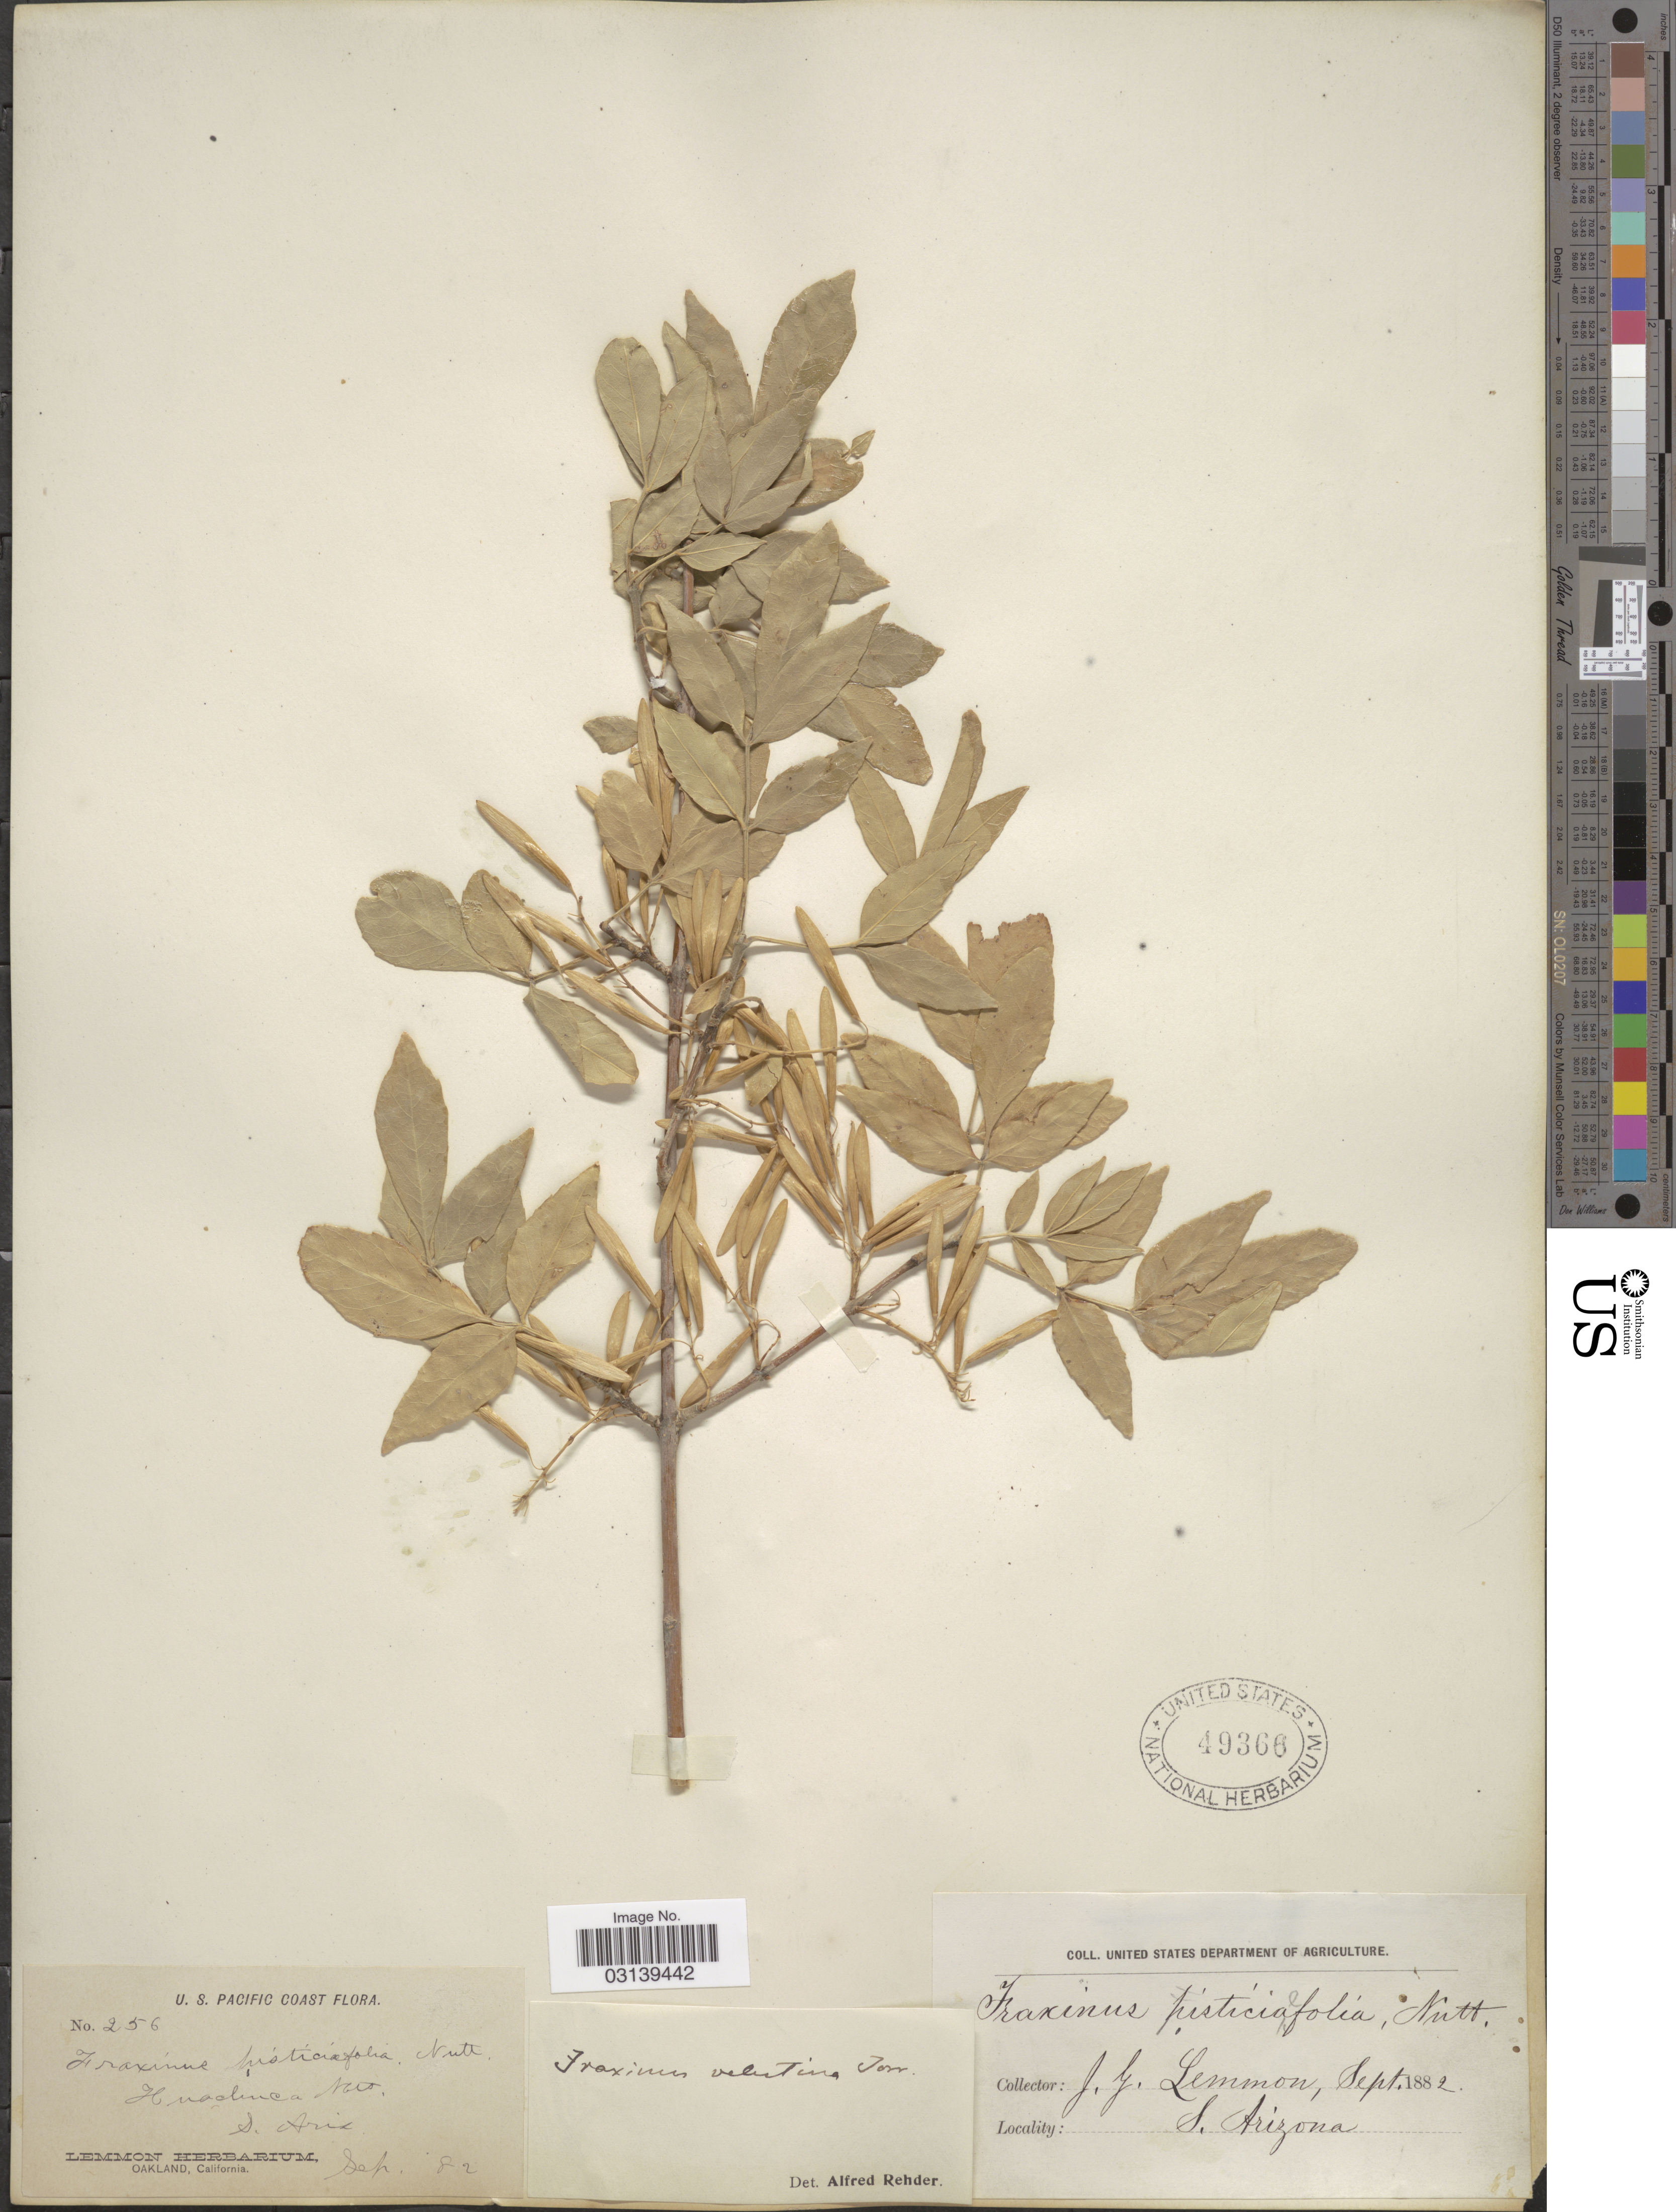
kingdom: Plantae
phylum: Tracheophyta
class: Magnoliopsida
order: Lamiales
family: Oleaceae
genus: Fraxinus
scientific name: Fraxinus velutina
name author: Torr.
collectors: J. Lemmon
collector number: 256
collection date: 1882-09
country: United States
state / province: Arizona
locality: U.S. Pacific, Huachuca Mts., S. Arizona.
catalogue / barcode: US 49366